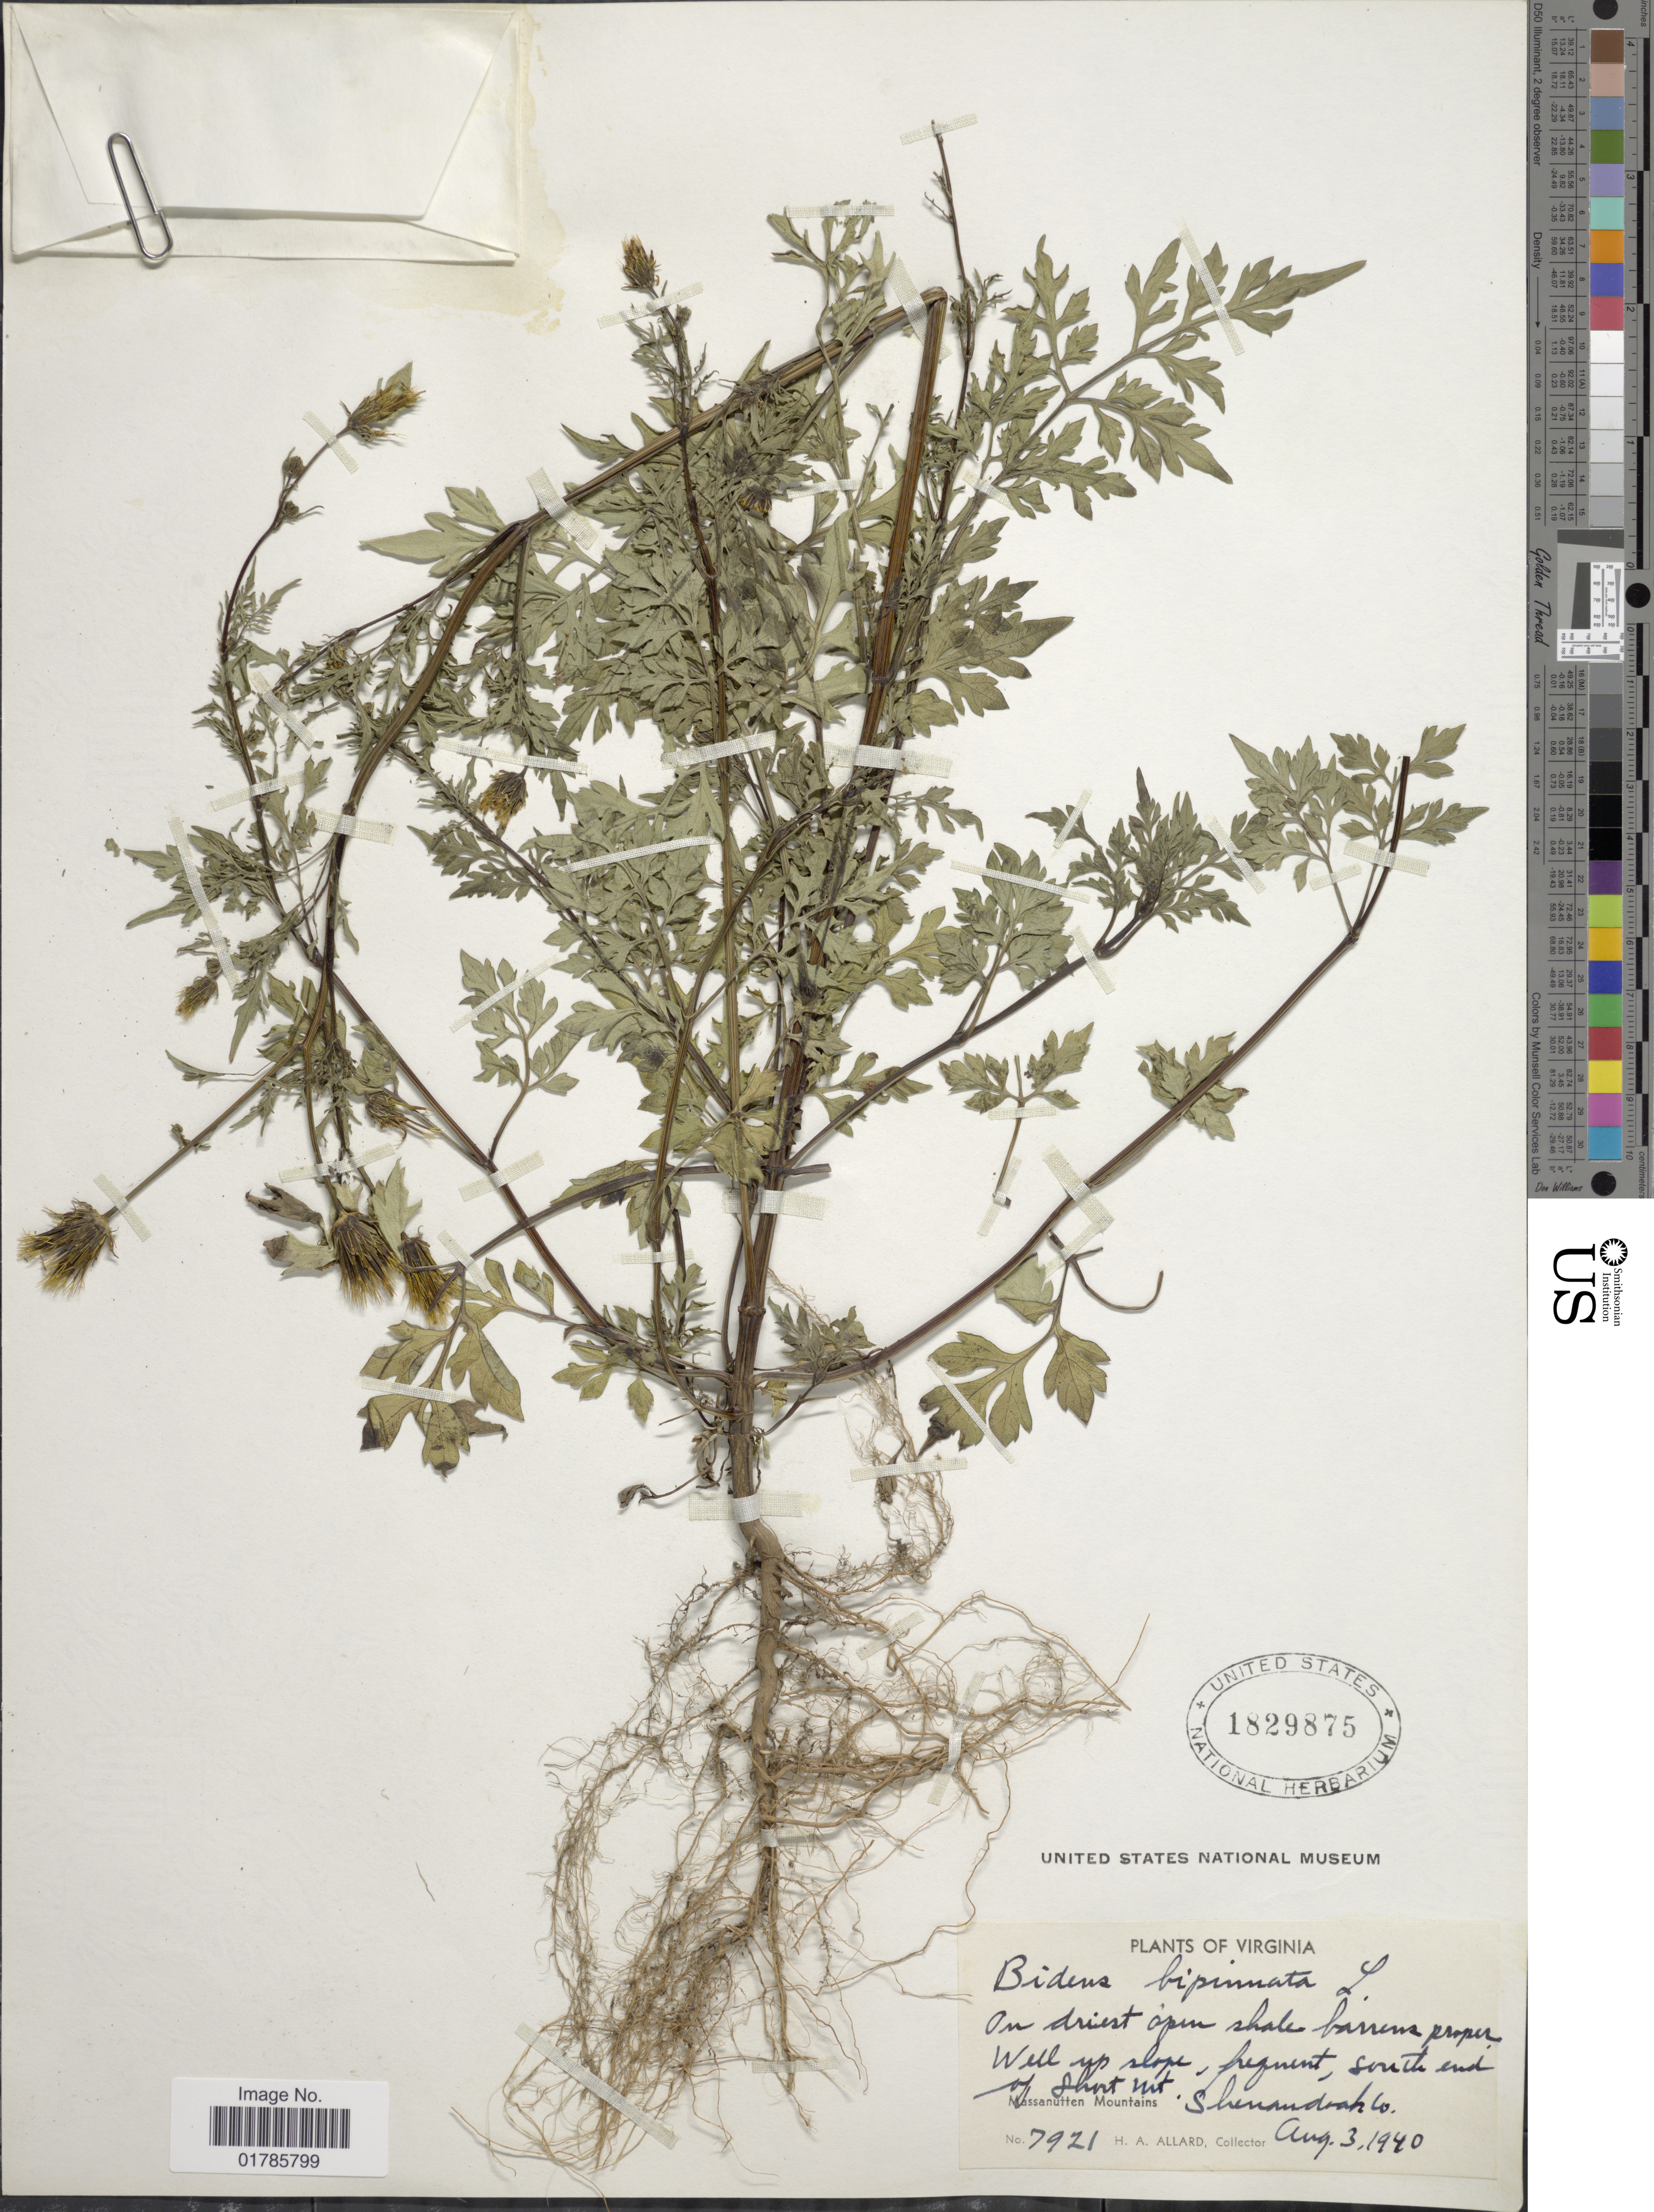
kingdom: Plantae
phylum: Tracheophyta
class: Magnoliopsida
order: Asterales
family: Asteraceae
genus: Bidens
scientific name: Bidens bipinnata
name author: L.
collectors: H. A. Allard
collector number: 7921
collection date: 1940-08-03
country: United States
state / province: Virginia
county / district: Shenandoah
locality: South end of short mt., Massanutten Mountains, Shenandoah Co.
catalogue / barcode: US 1829875